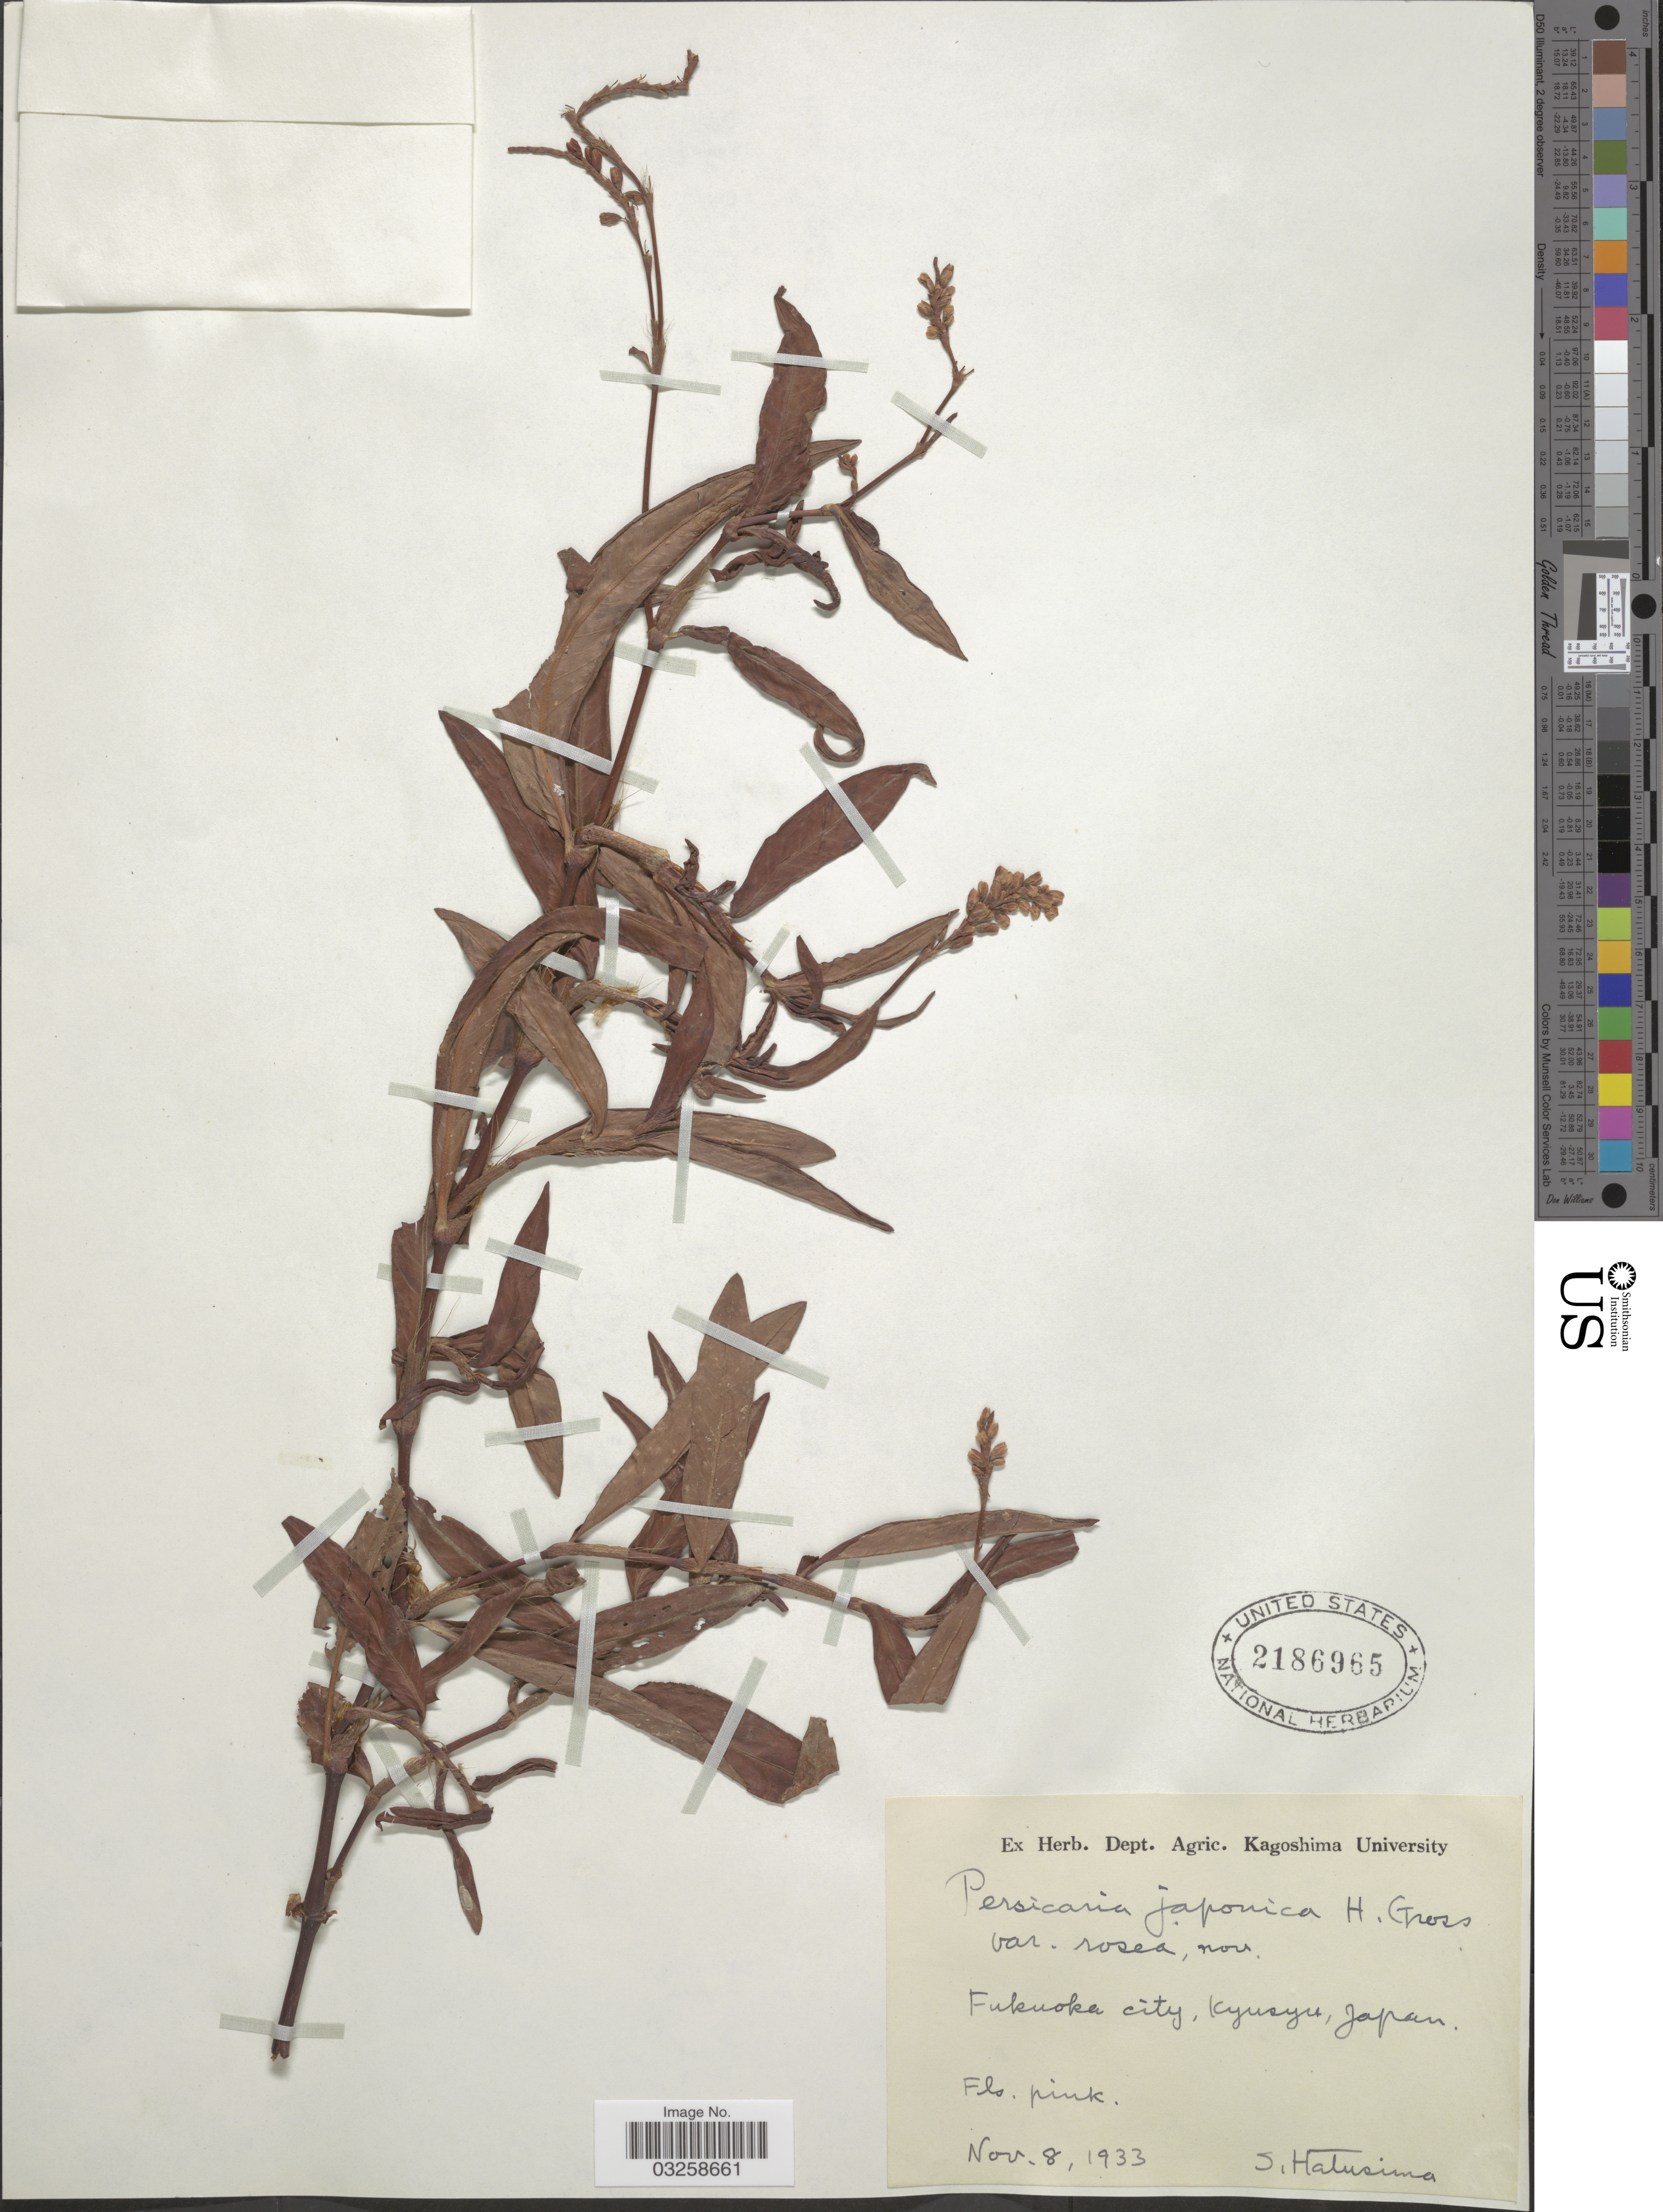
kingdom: Plantae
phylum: Tracheophyta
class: Magnoliopsida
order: Caryophyllales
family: Polygonaceae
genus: Polygonum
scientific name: Polygonum japonicum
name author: Meisn.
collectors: S. Hatusima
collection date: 1933-11-08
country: Japan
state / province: Hukuoka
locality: Fukuoka city, Kyusyu.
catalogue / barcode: US 2186965